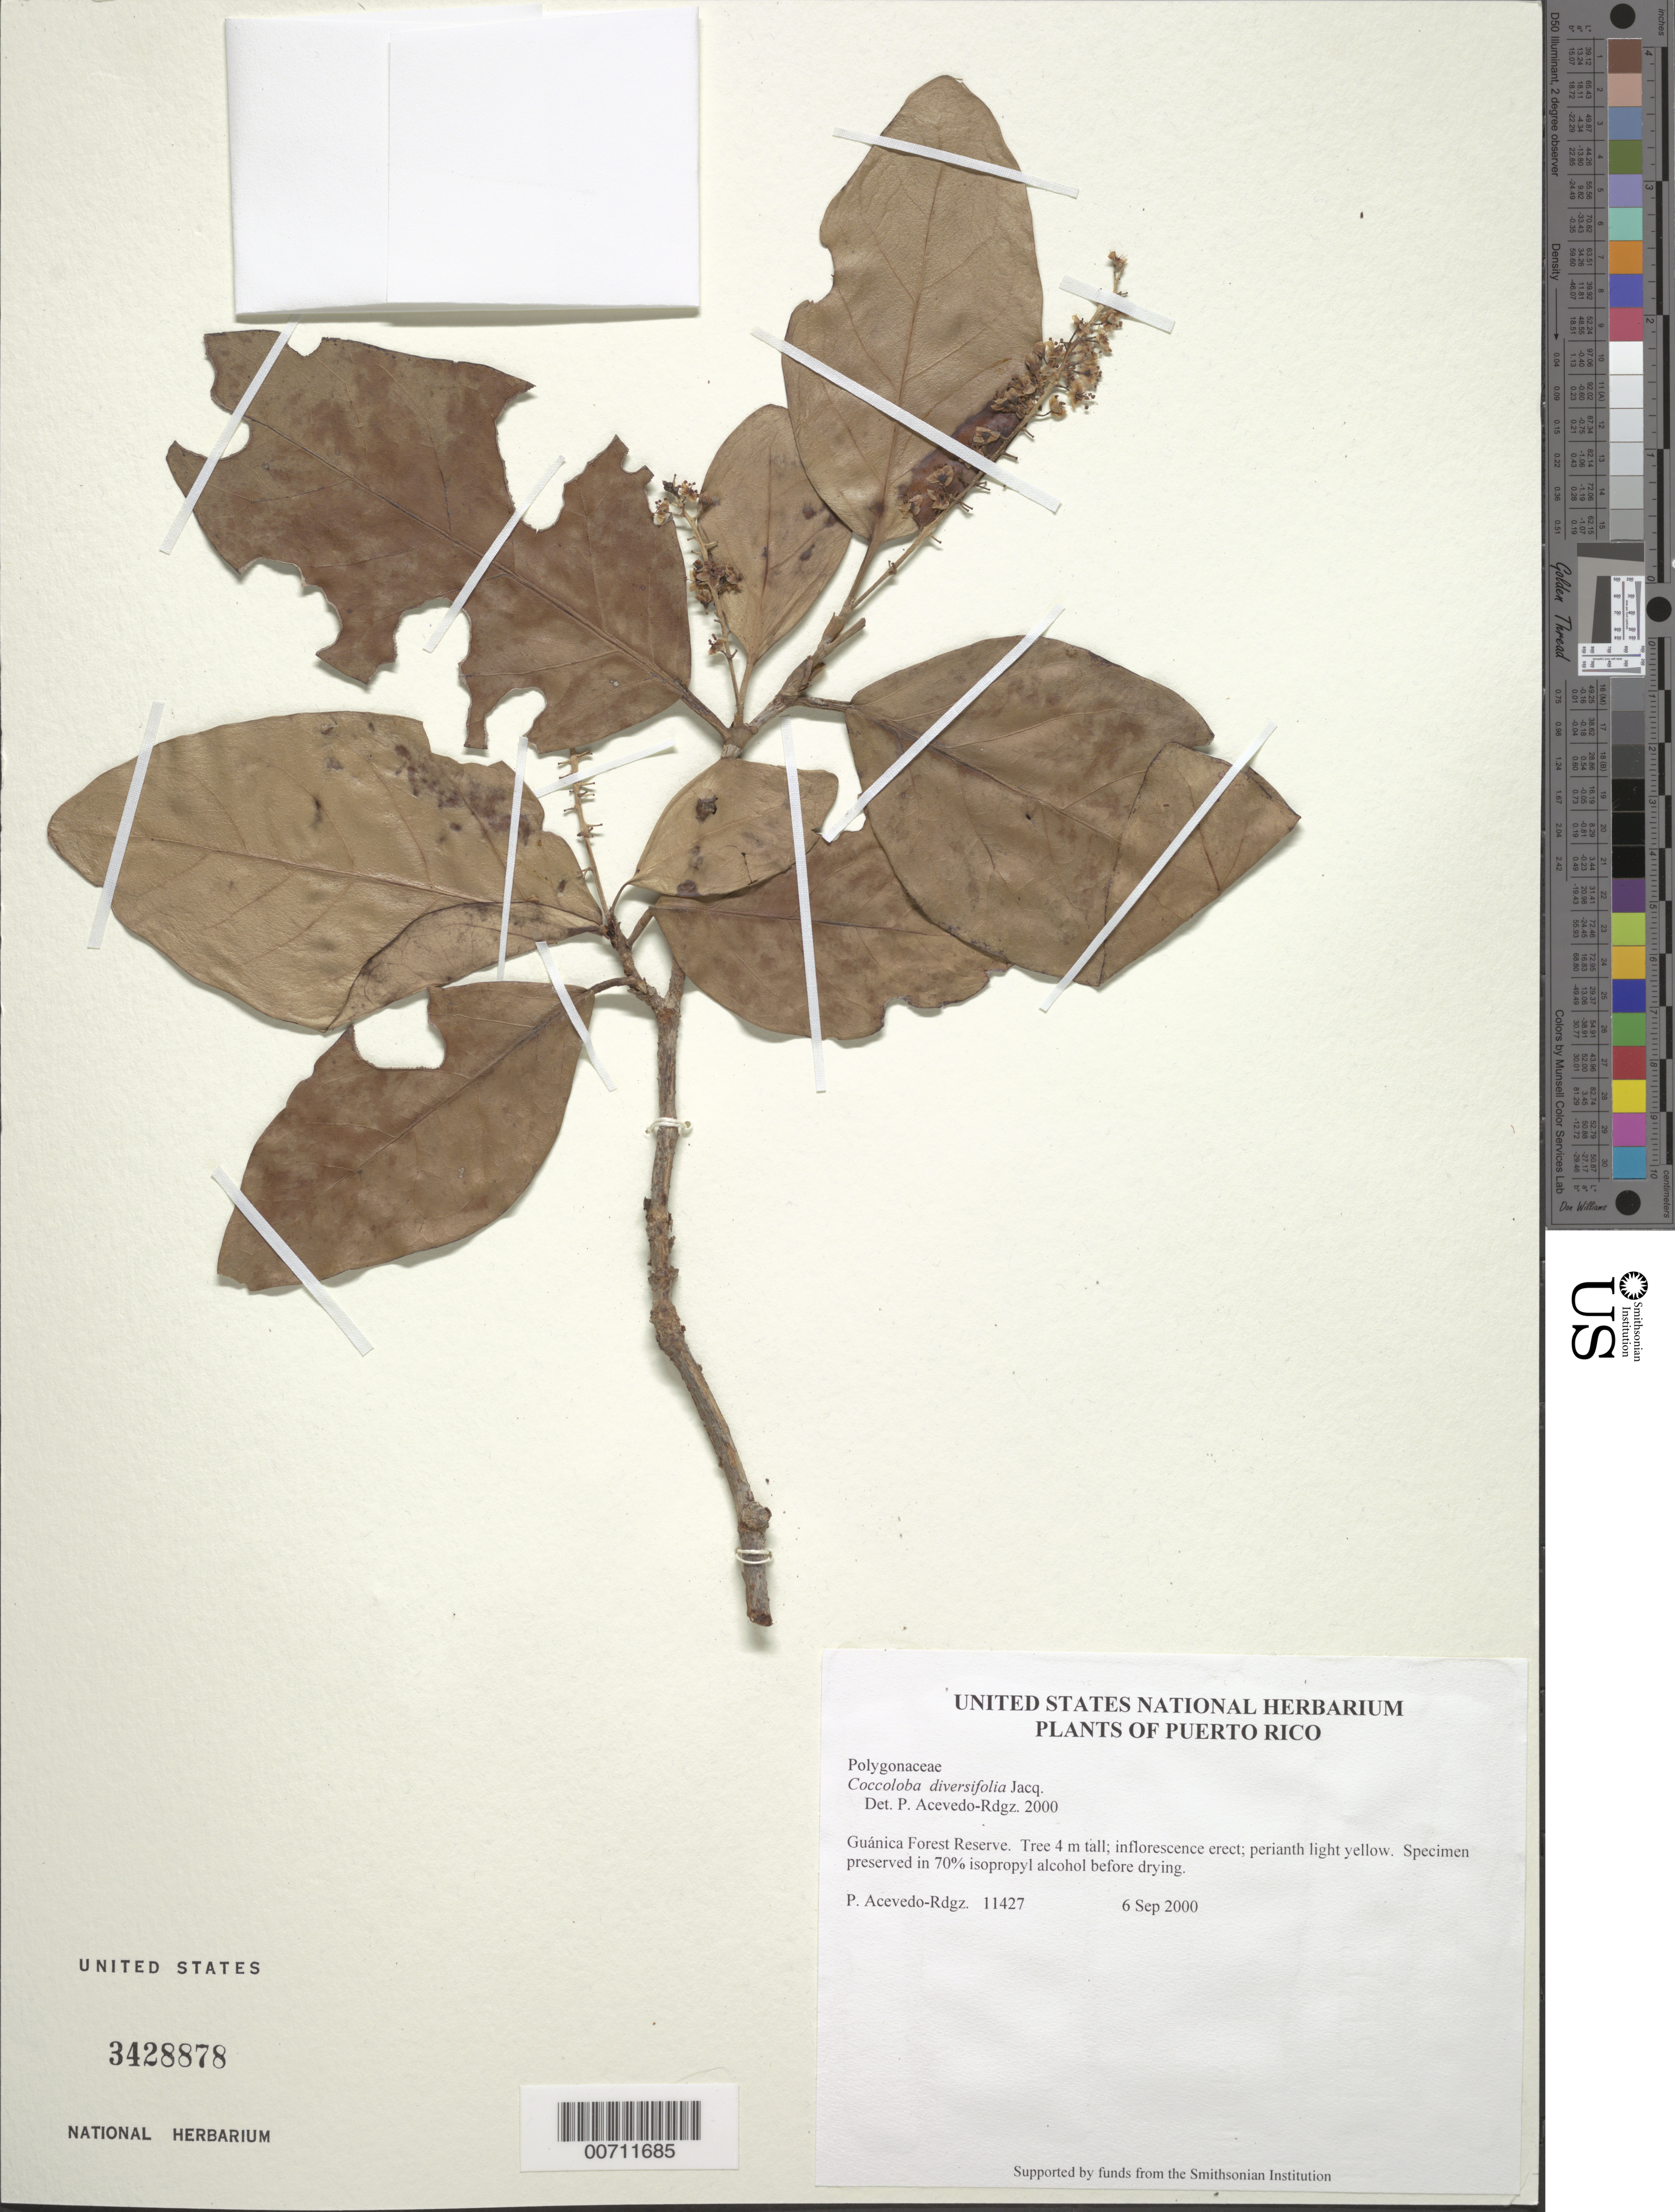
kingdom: Plantae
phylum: Tracheophyta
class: Magnoliopsida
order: Caryophyllales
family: Polygonaceae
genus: Coccoloba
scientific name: Coccoloba diversifolia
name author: Jacq.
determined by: Acevedo-Rodríguez, P., (BOT), Smithsonian Institution - National Museum of Natural History (UNITED STATES)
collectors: P. Acevedo-Rodr.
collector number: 11427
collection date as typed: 06 Sep 2000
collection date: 2000-09-06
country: Puerto Rico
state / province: Guánica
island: Puerto Rico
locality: Guánica Forest Reserve.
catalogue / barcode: US 3428878